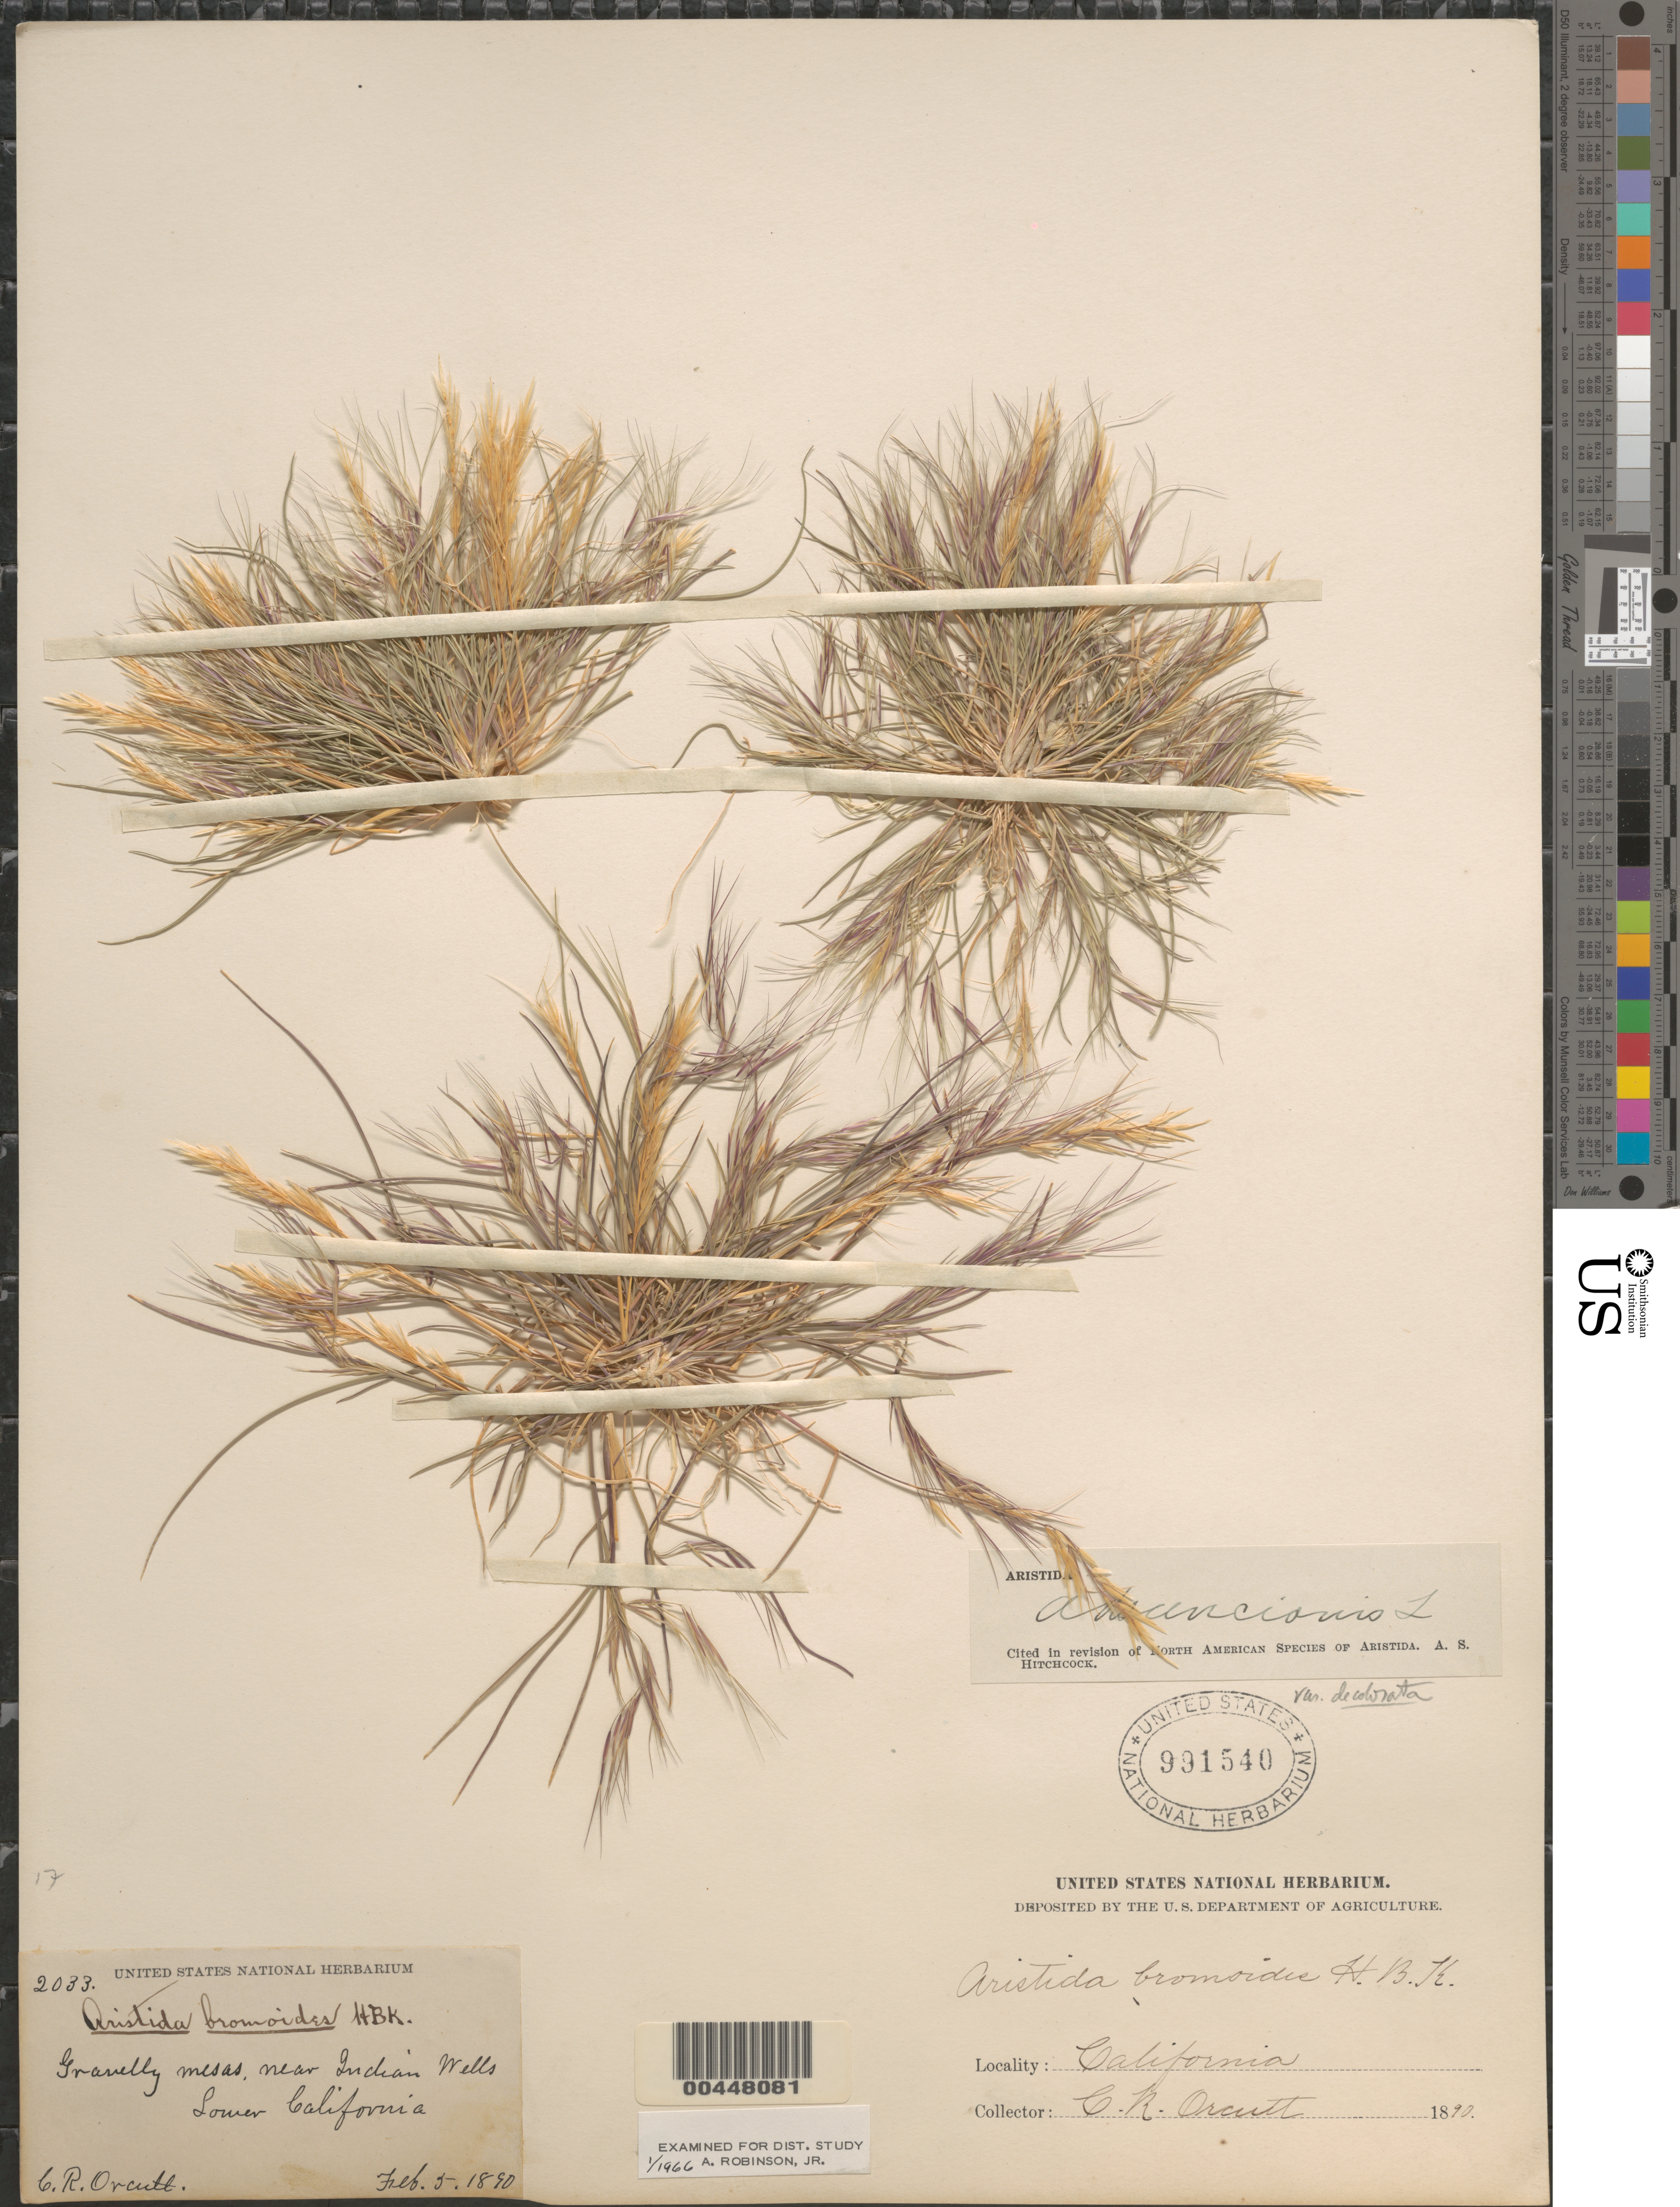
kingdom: Plantae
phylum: Tracheophyta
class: Liliopsida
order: Poales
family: Poaceae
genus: Aristida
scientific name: Aristida adscensionis var. decolorata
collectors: C. R. Orcutt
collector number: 2033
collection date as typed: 5 Feb 1890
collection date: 1890-02-05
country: United States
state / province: California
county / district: Riverside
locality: near Indian Wells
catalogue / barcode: US 991540